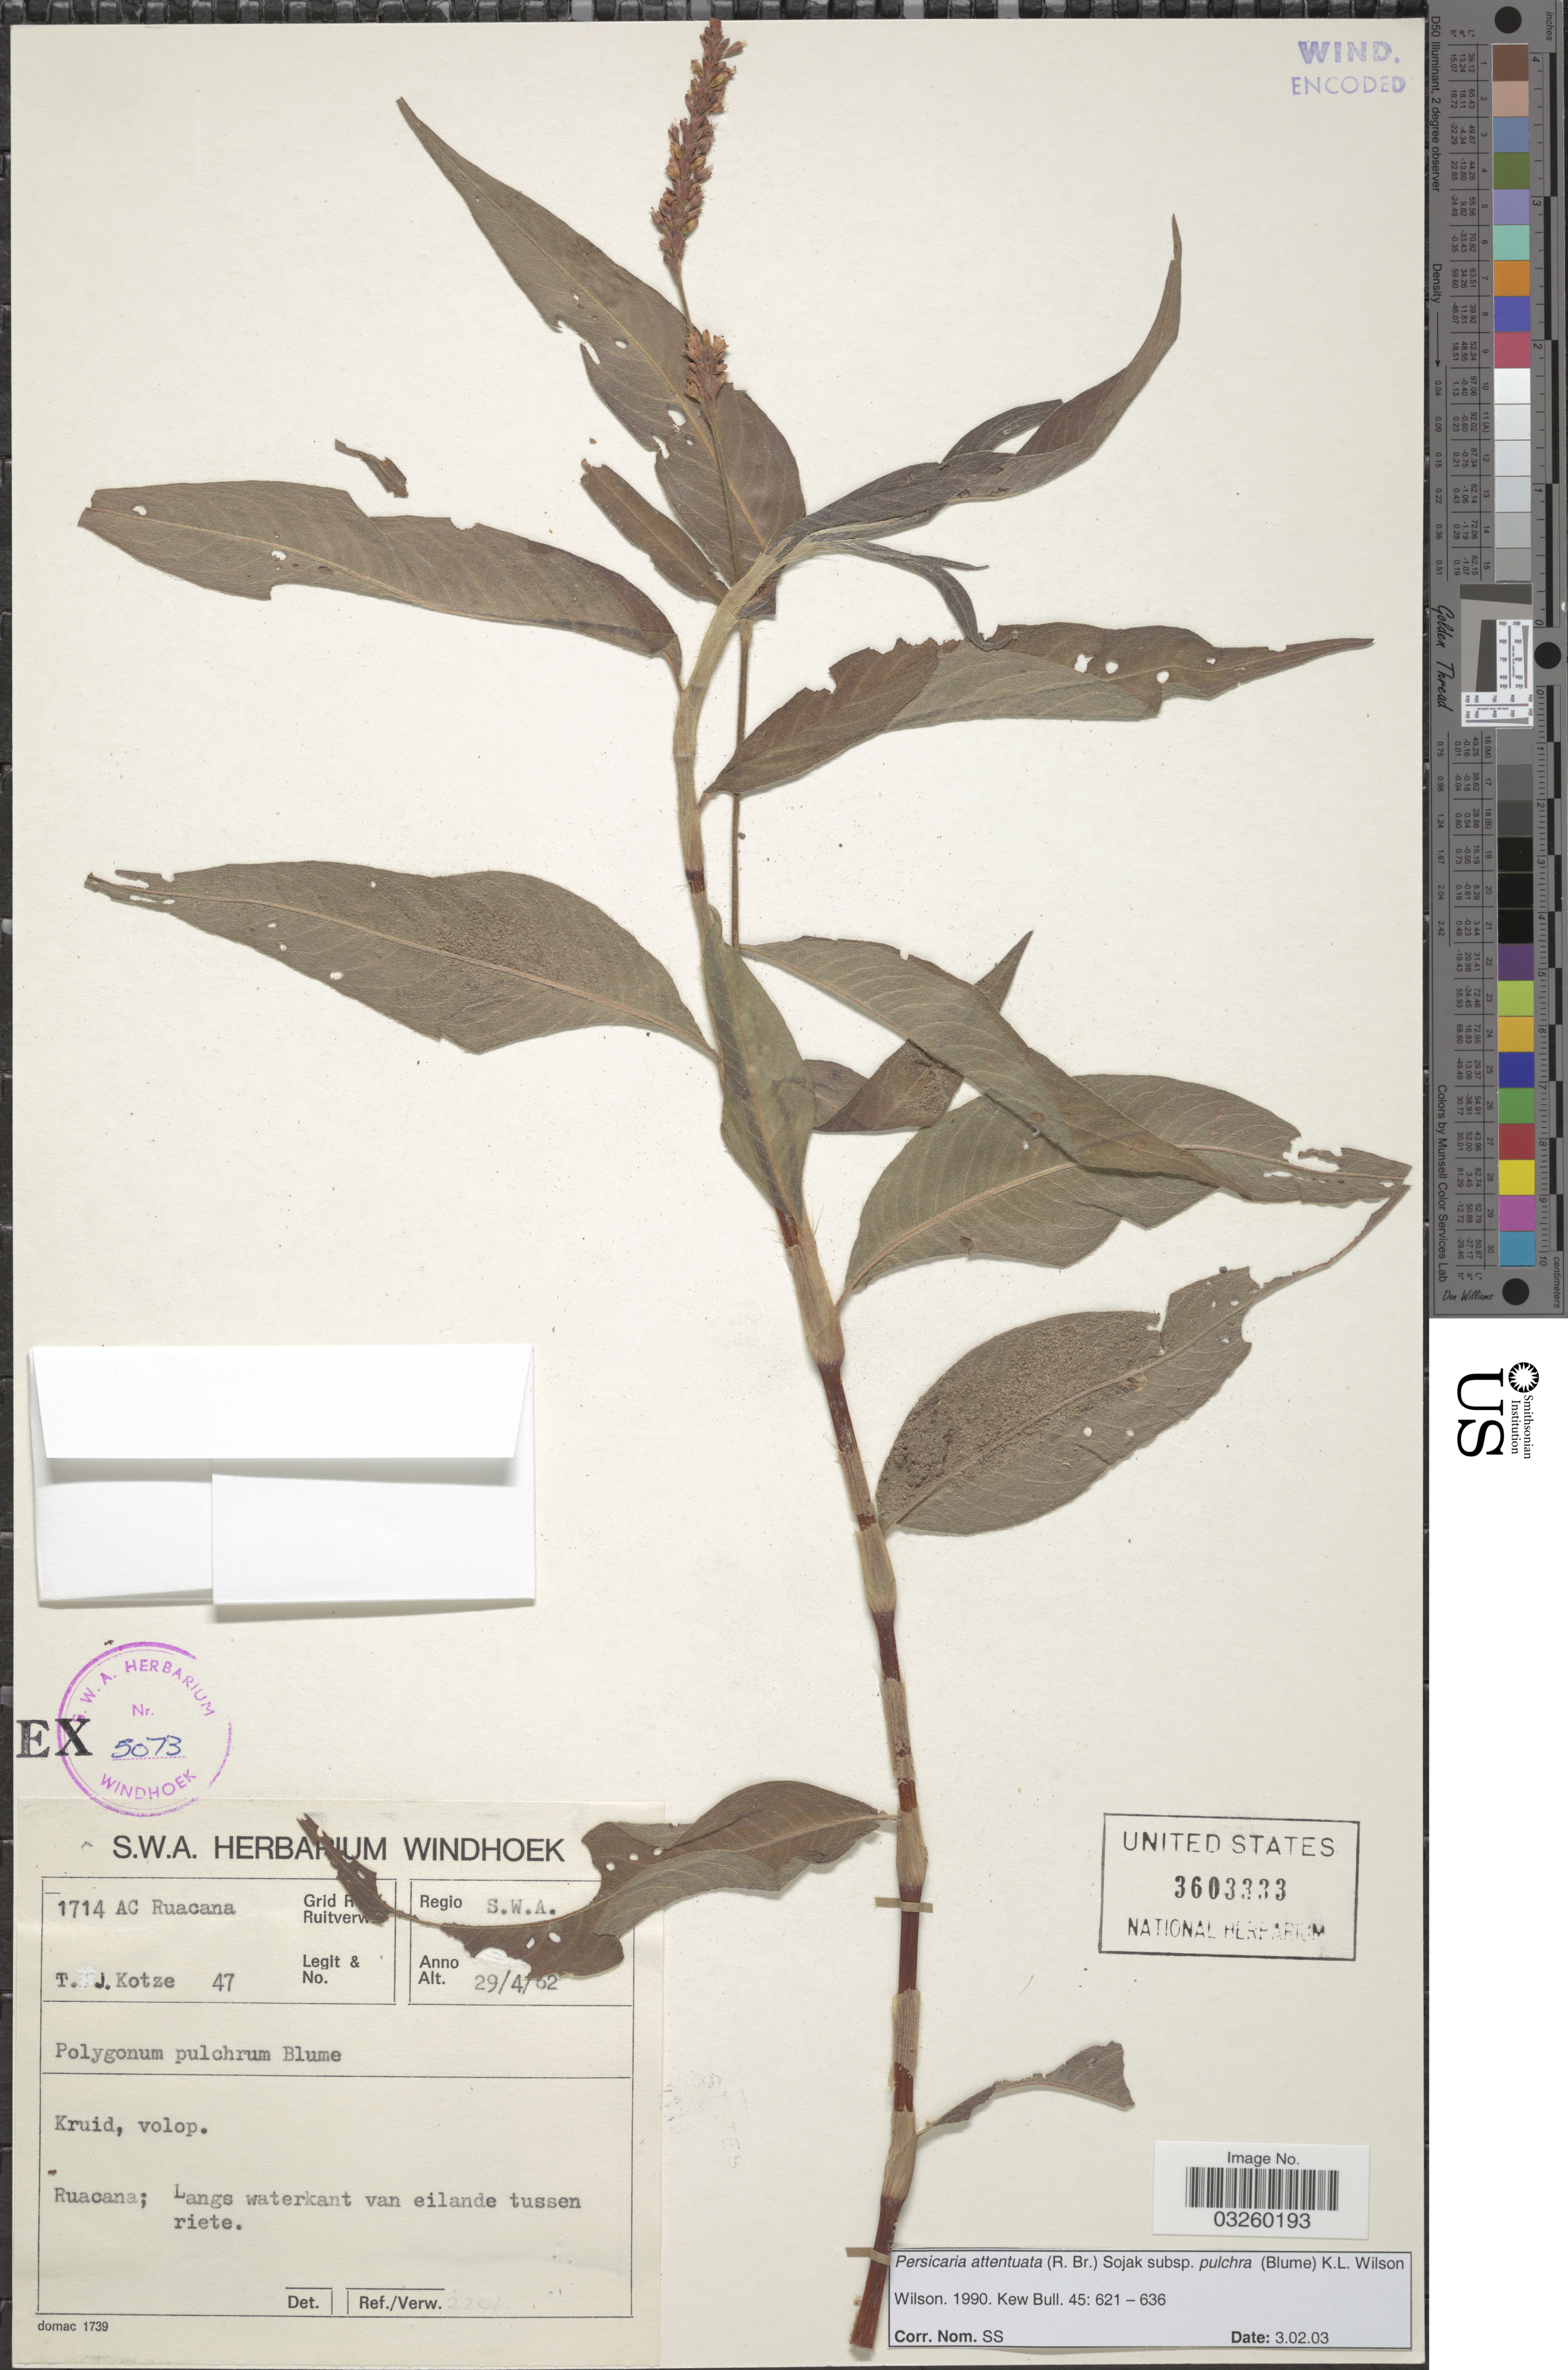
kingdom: Plantae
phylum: Tracheophyta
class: Magnoliopsida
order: Caryophyllales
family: Polygonaceae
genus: Polygonum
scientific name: Polygonum pulchrum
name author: Blume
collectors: T. Kotze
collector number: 47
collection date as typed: Transcribed d/m/y: 29/4/62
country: Namibia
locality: Grid. Ref./Ruitverw. 1714 AC Ruacana. Regio S.W.A. Ruacana; Langs waterkant van eilande tussen riete.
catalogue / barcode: US 3603333